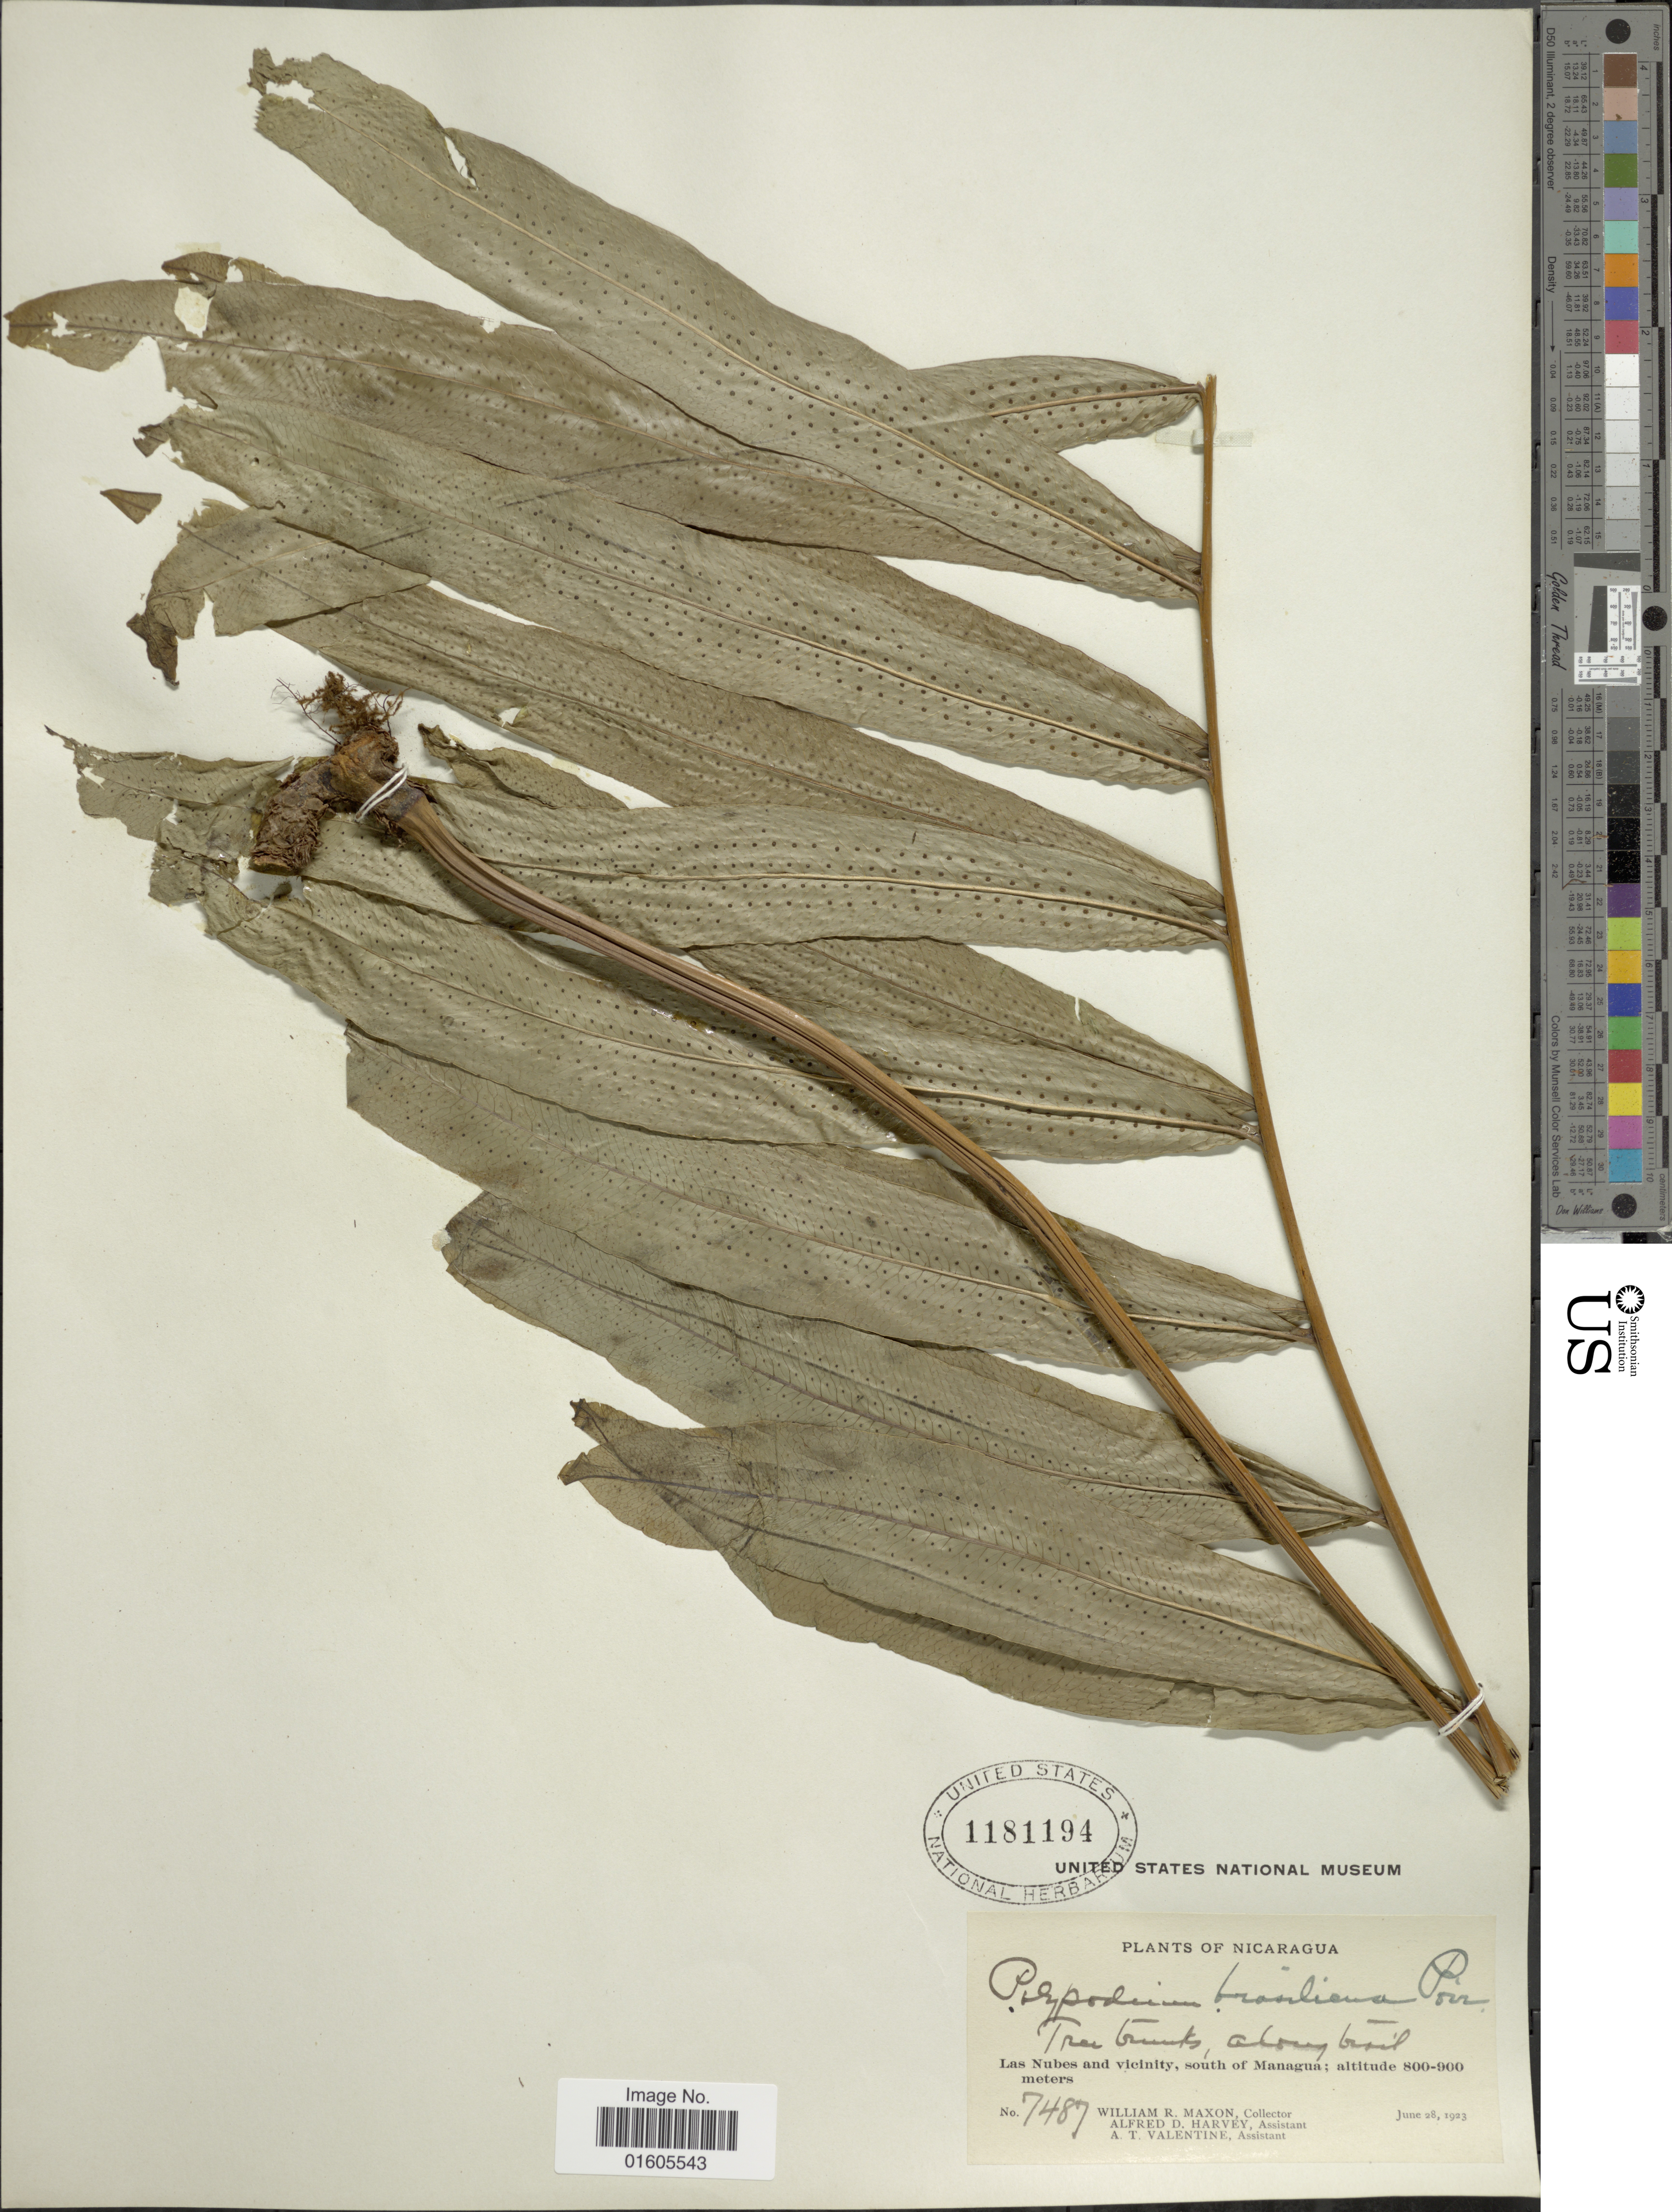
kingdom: Plantae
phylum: Tracheophyta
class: Polypodiopsida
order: Polypodiales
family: Polypodiaceae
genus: Serpocaulon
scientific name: Serpocaulon triseriale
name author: (Sw.) A.R. Sm.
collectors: W. R. Maxon, A. D. Harvey & A. Valentine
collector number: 7487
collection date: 1923-06-28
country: Nicaragua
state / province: Managua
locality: Las Nubes and vicinity, south of Managua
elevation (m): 800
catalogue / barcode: US 1181194